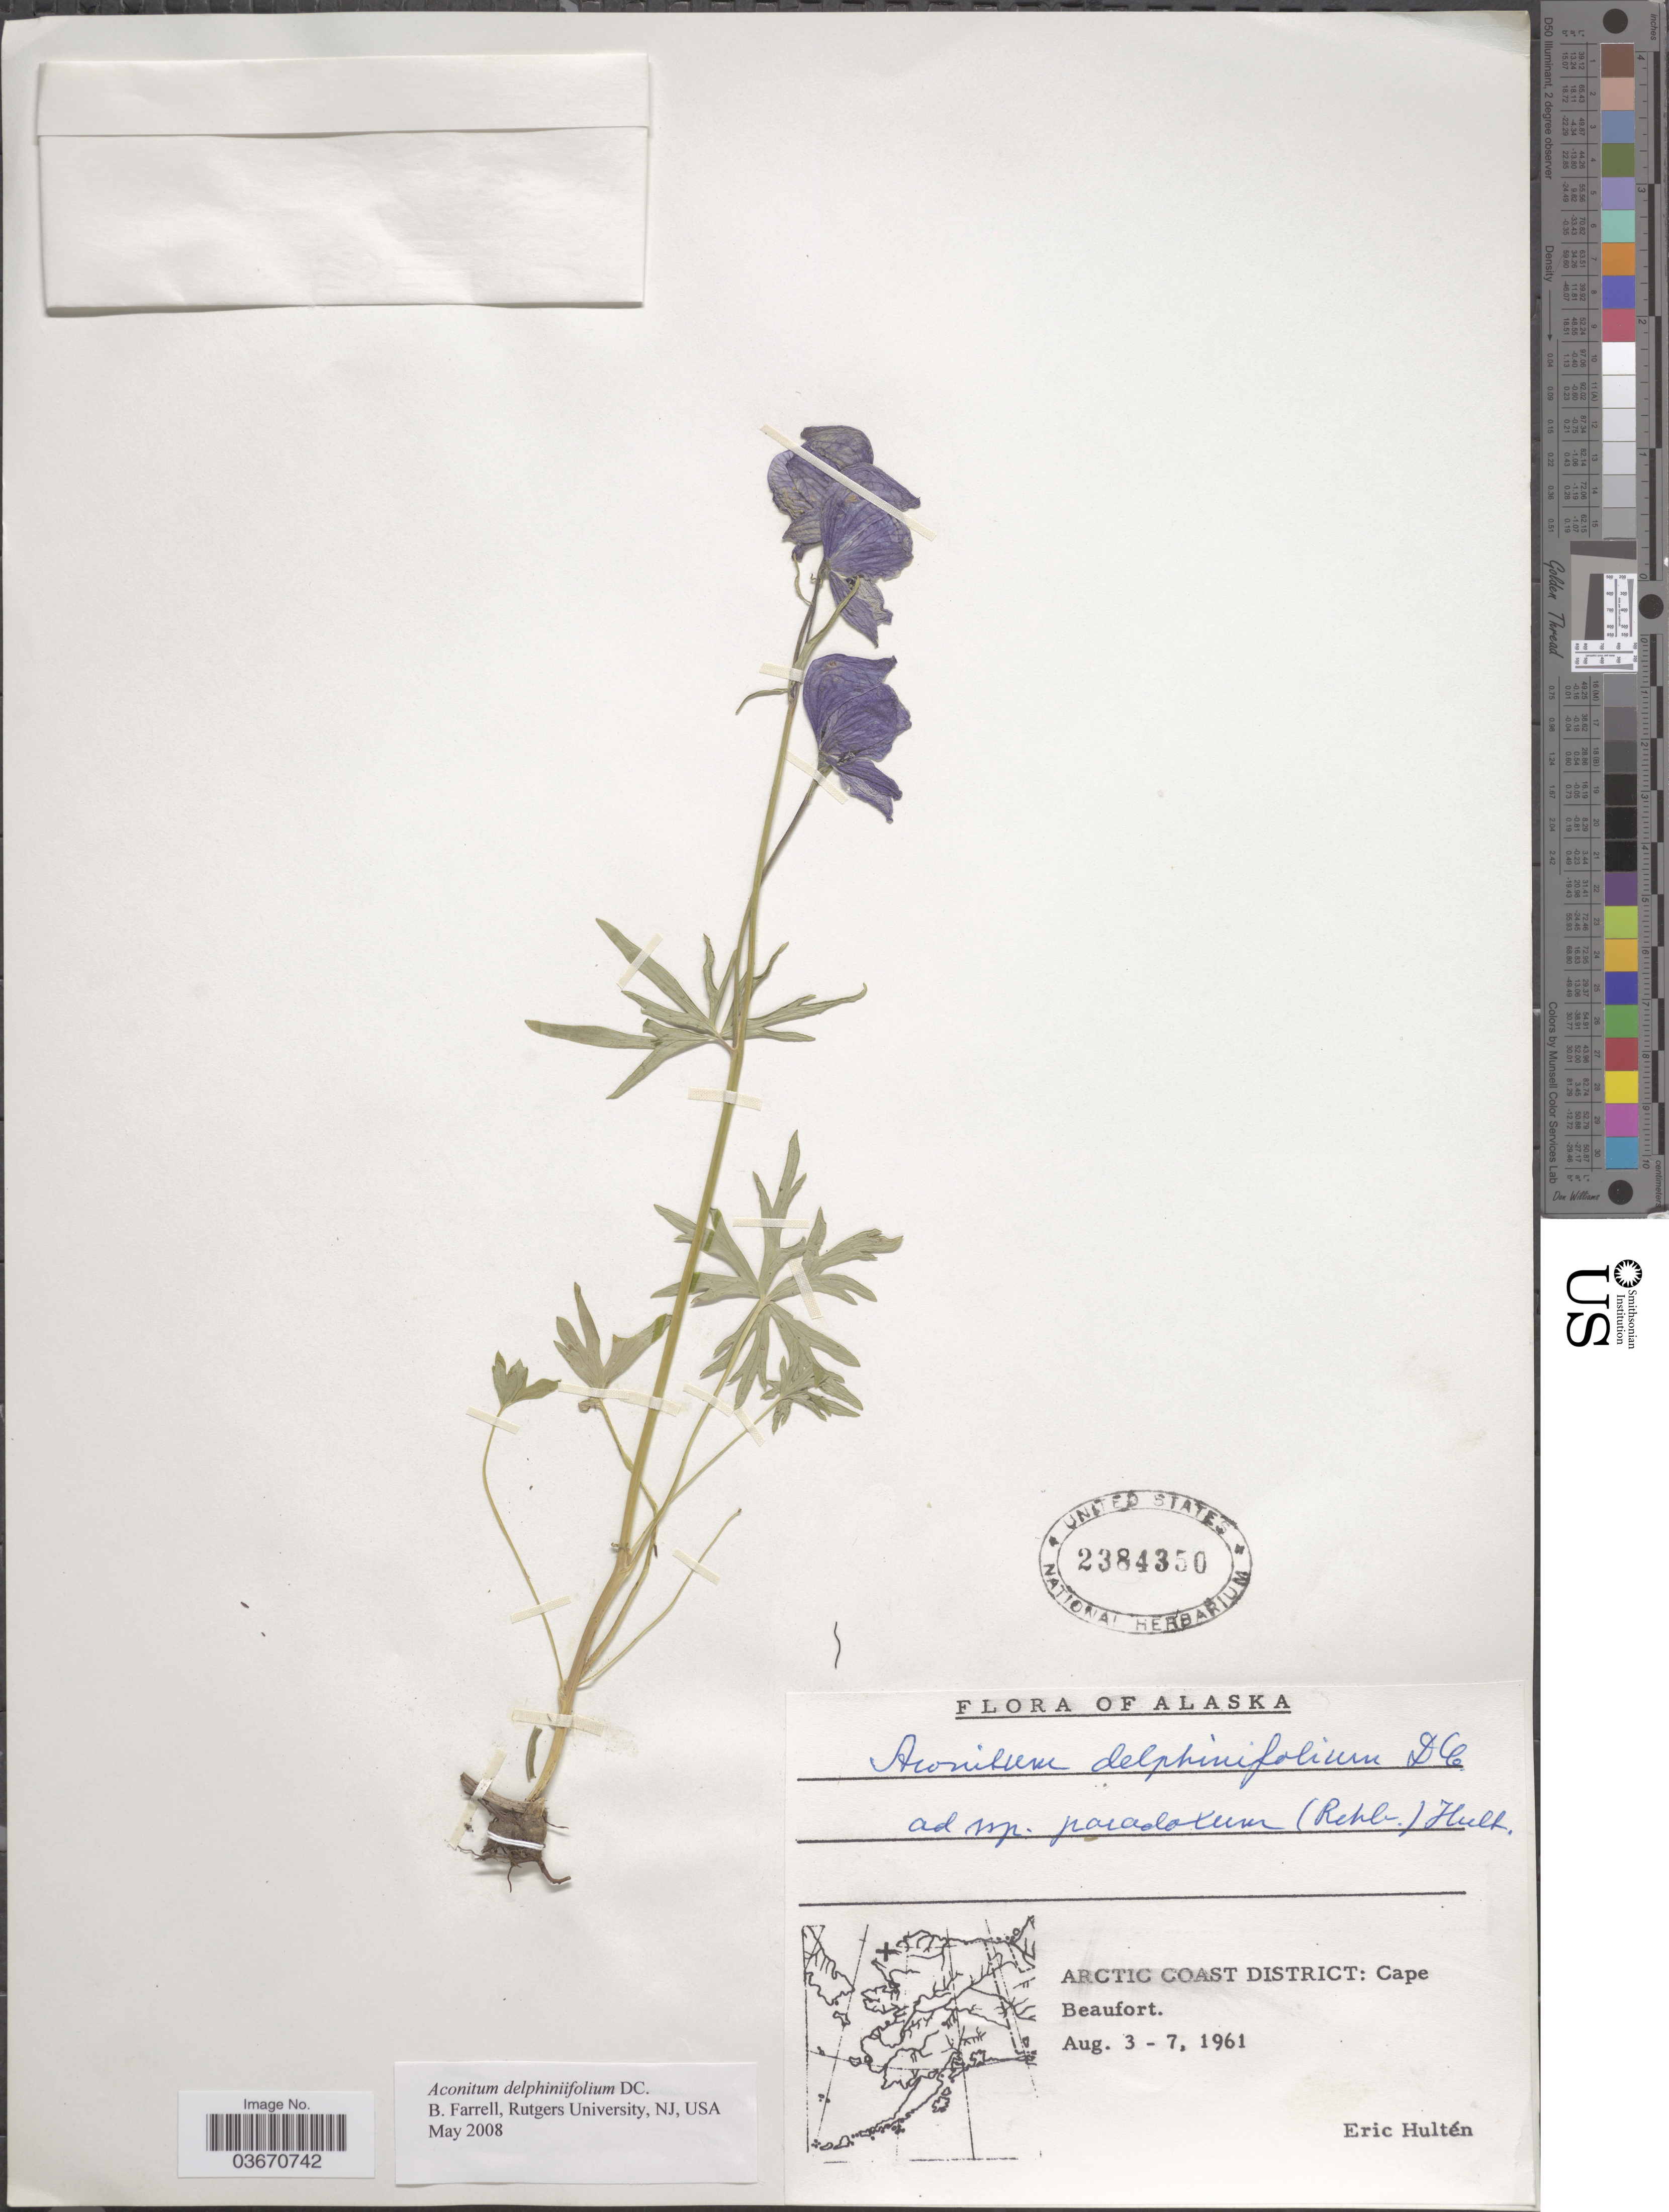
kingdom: Plantae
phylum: Tracheophyta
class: Magnoliopsida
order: Ranunculales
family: Ranunculaceae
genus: Aconitum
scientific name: Aconitum delphinifolium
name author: DC.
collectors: E. G. Hultén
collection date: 1961-08-03/1961-08-07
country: United States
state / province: Alaska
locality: Arctic Coast District: Cape Beaufort.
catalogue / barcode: US 2384350